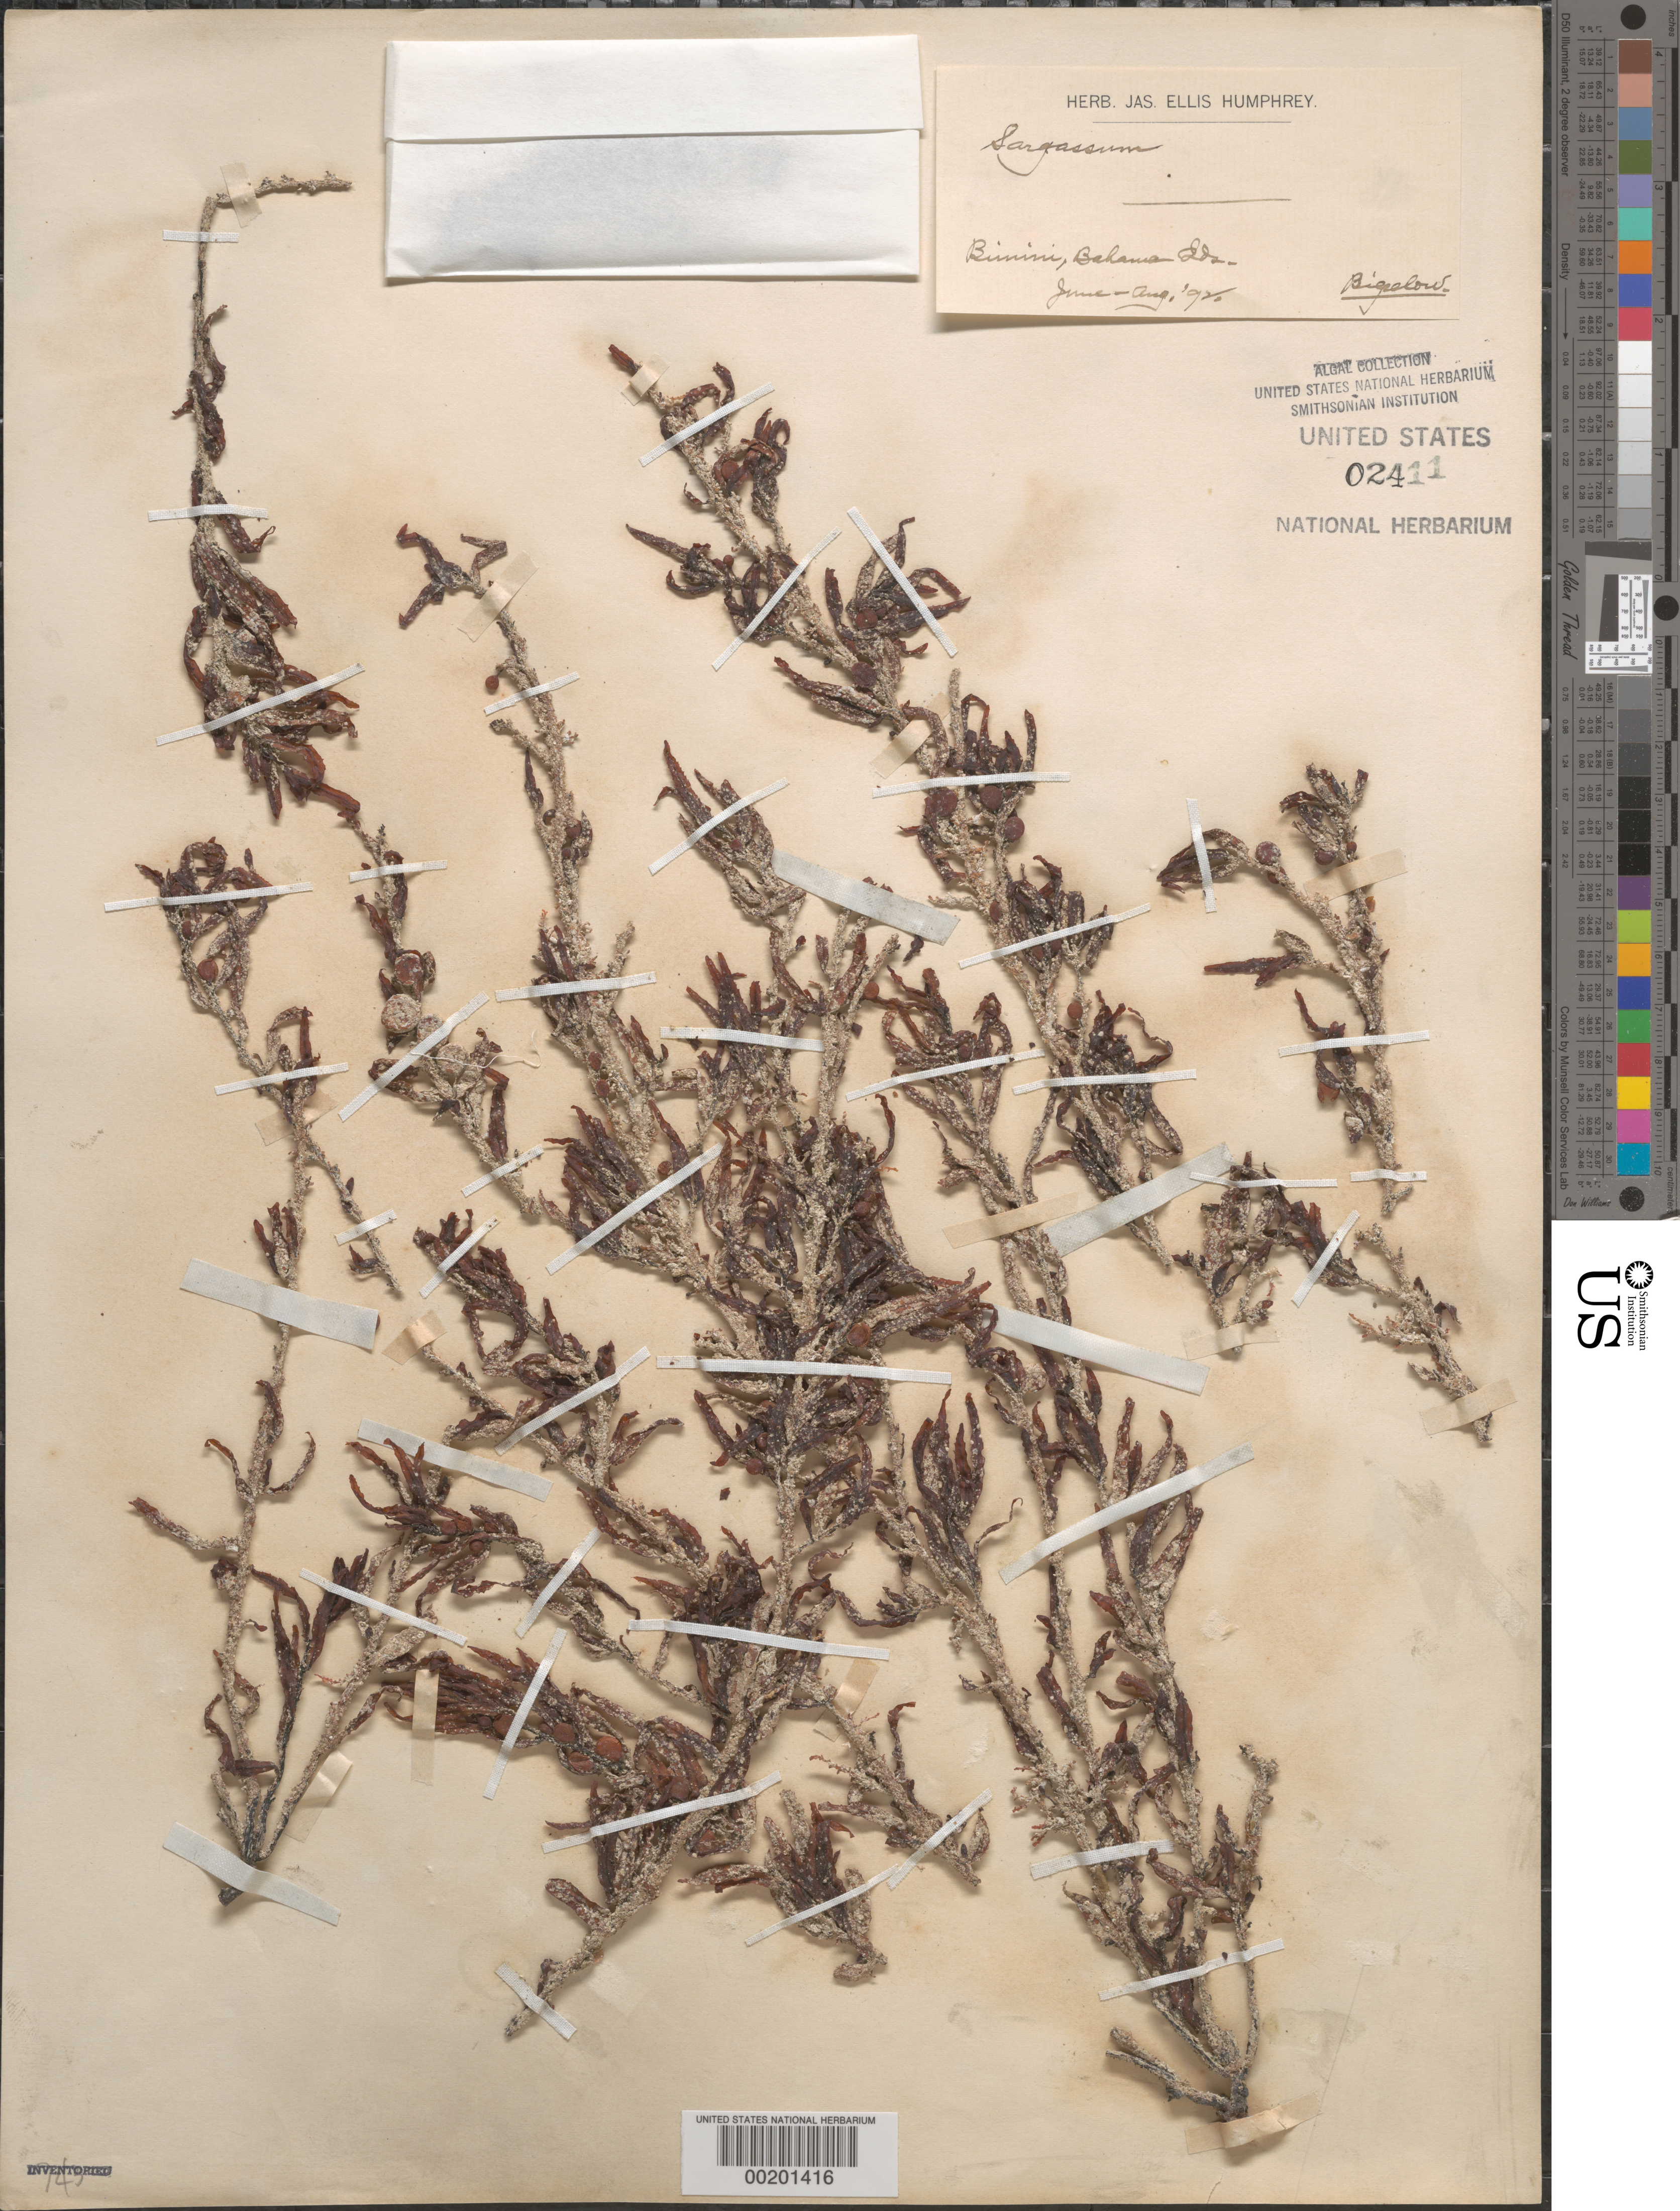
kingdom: Chromista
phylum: Ochrophyta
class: Phaeophyceae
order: Fucales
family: Sargassaceae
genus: Sargassum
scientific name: Sargassum sp.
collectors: R. Bigelow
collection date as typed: Jun 1892 TO -- Aug 1892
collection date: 1892-06/1892-08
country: Bahamas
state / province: Biminis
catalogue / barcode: US 2411